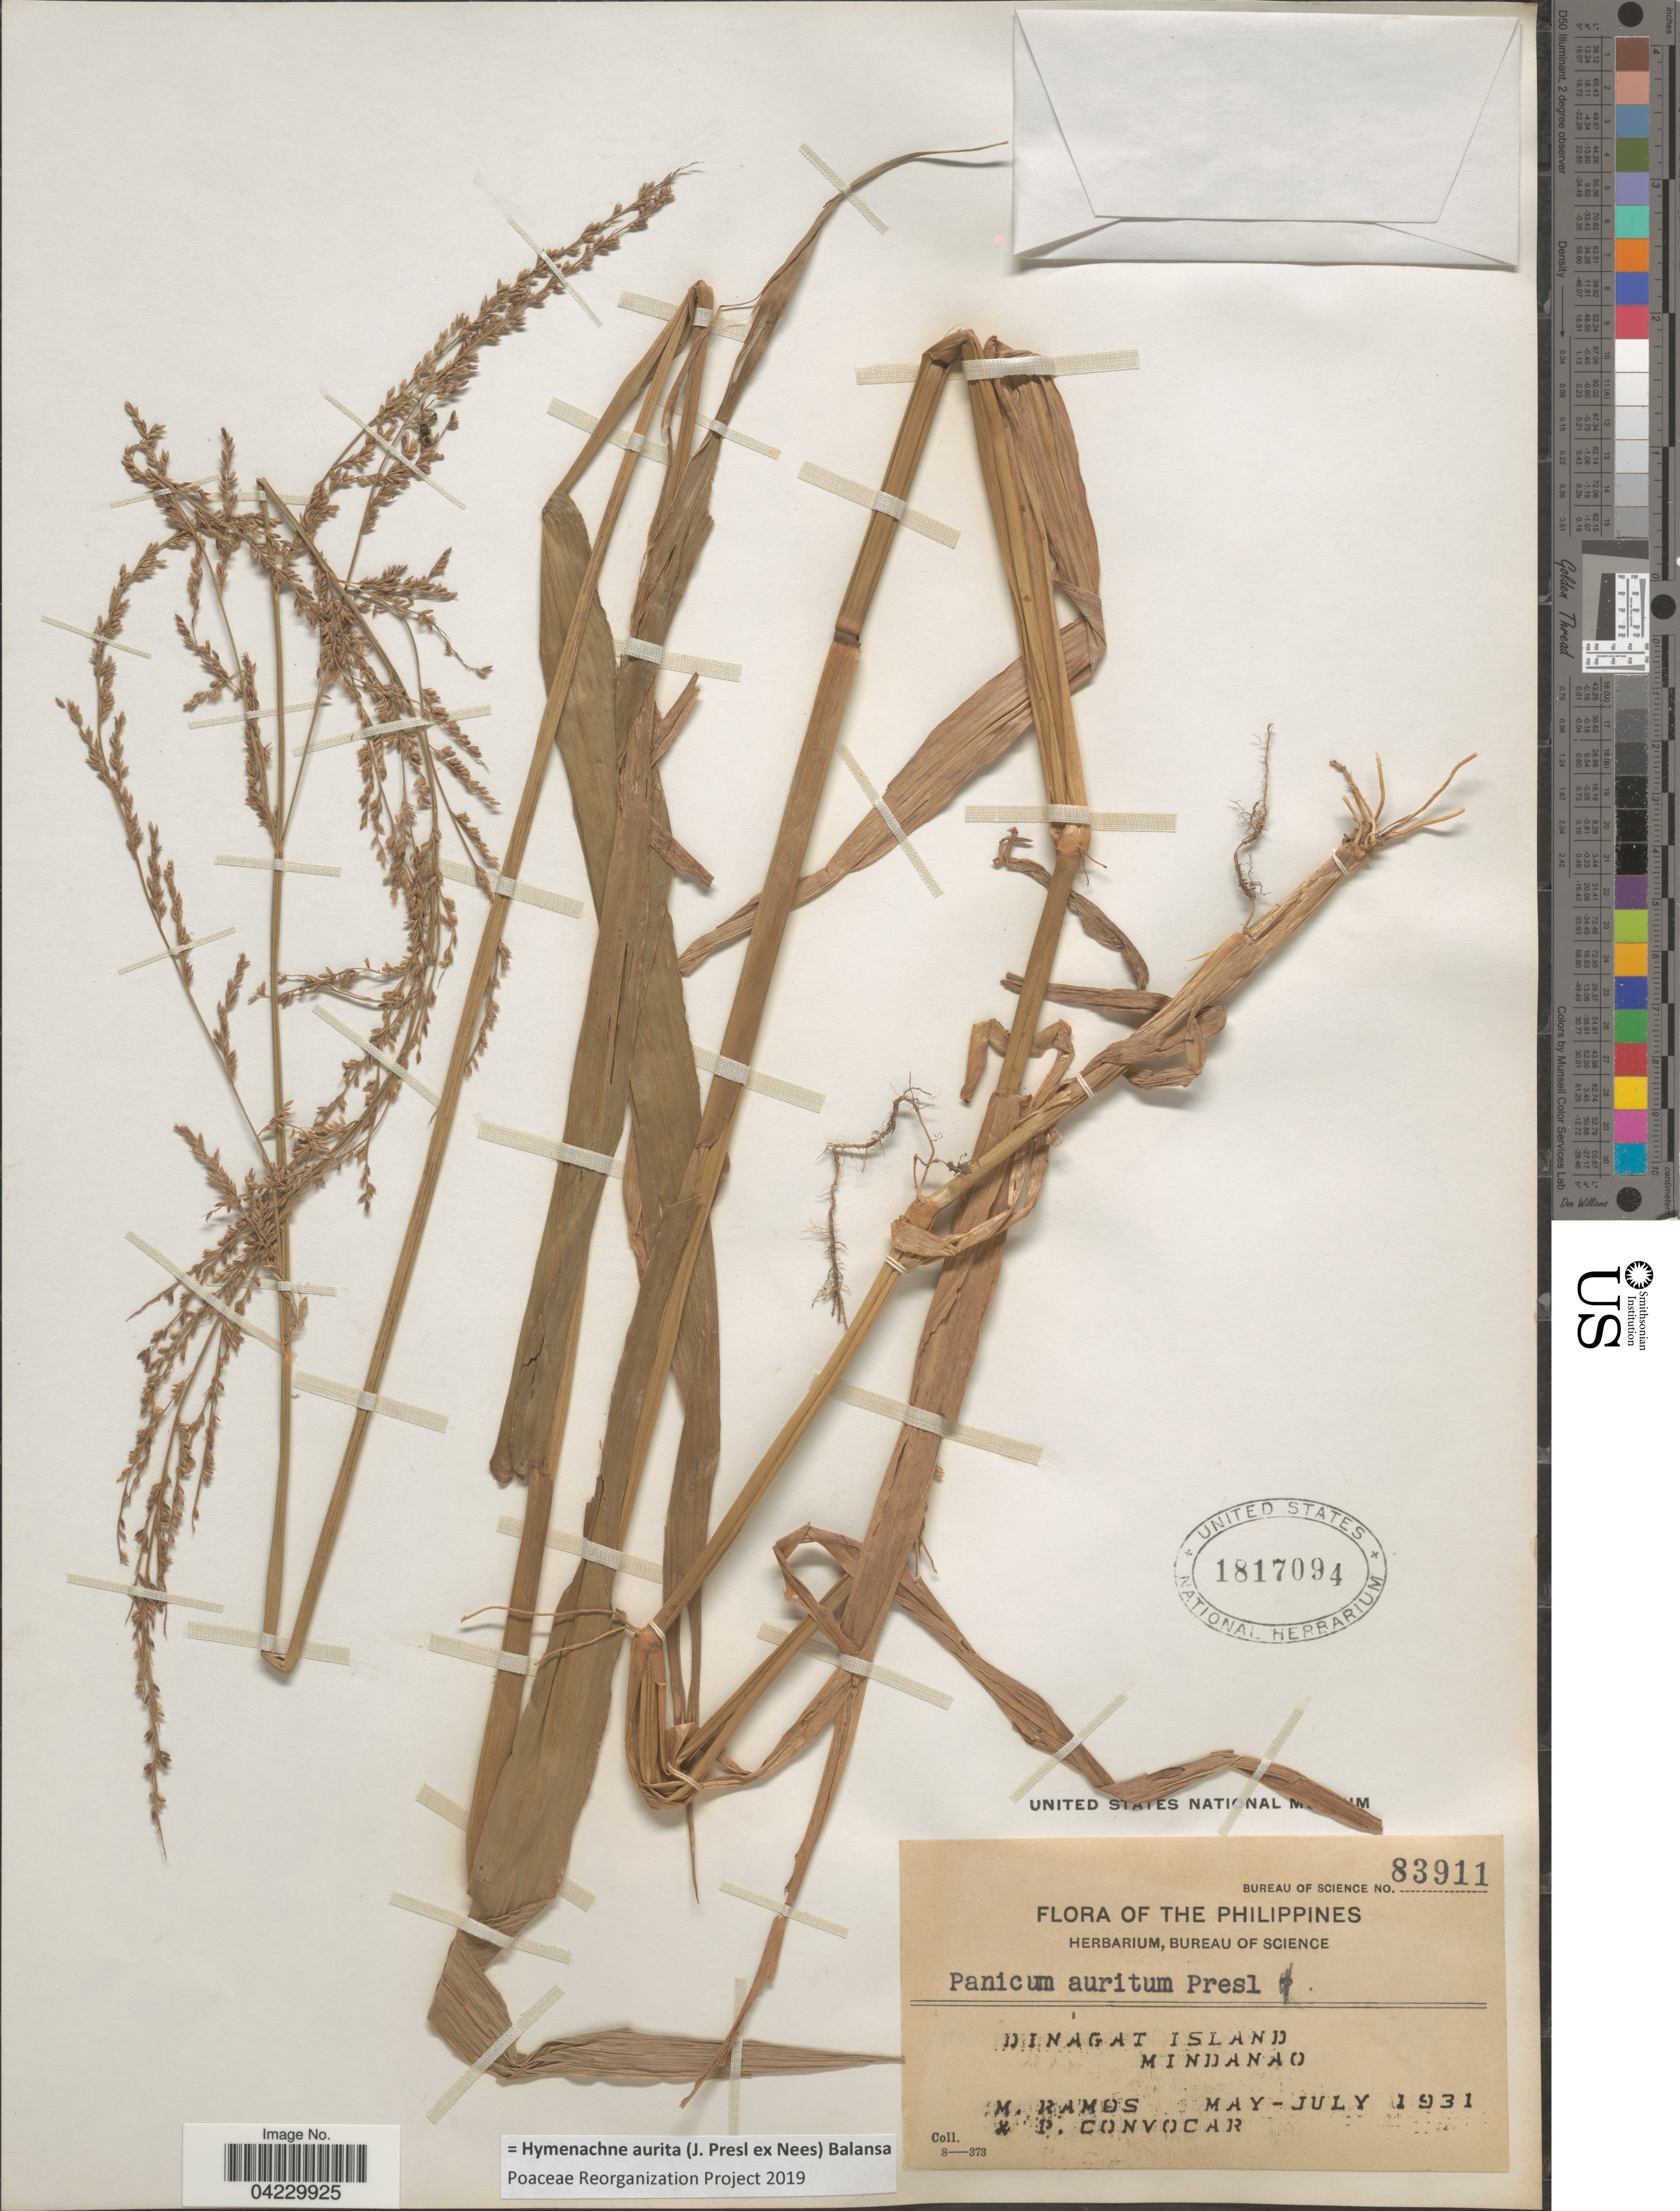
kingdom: Plantae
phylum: Tracheophyta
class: Liliopsida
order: Poales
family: Poaceae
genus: Hymenachne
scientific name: Hymenachne aurita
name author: (J. Presl ex Nees) Balansa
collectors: M. Ramos & P. Convocar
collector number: Bureau of Science 83911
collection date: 1931-05/1931-07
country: Philippines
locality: Dinagat Island, Mindanao.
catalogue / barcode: US 1817094